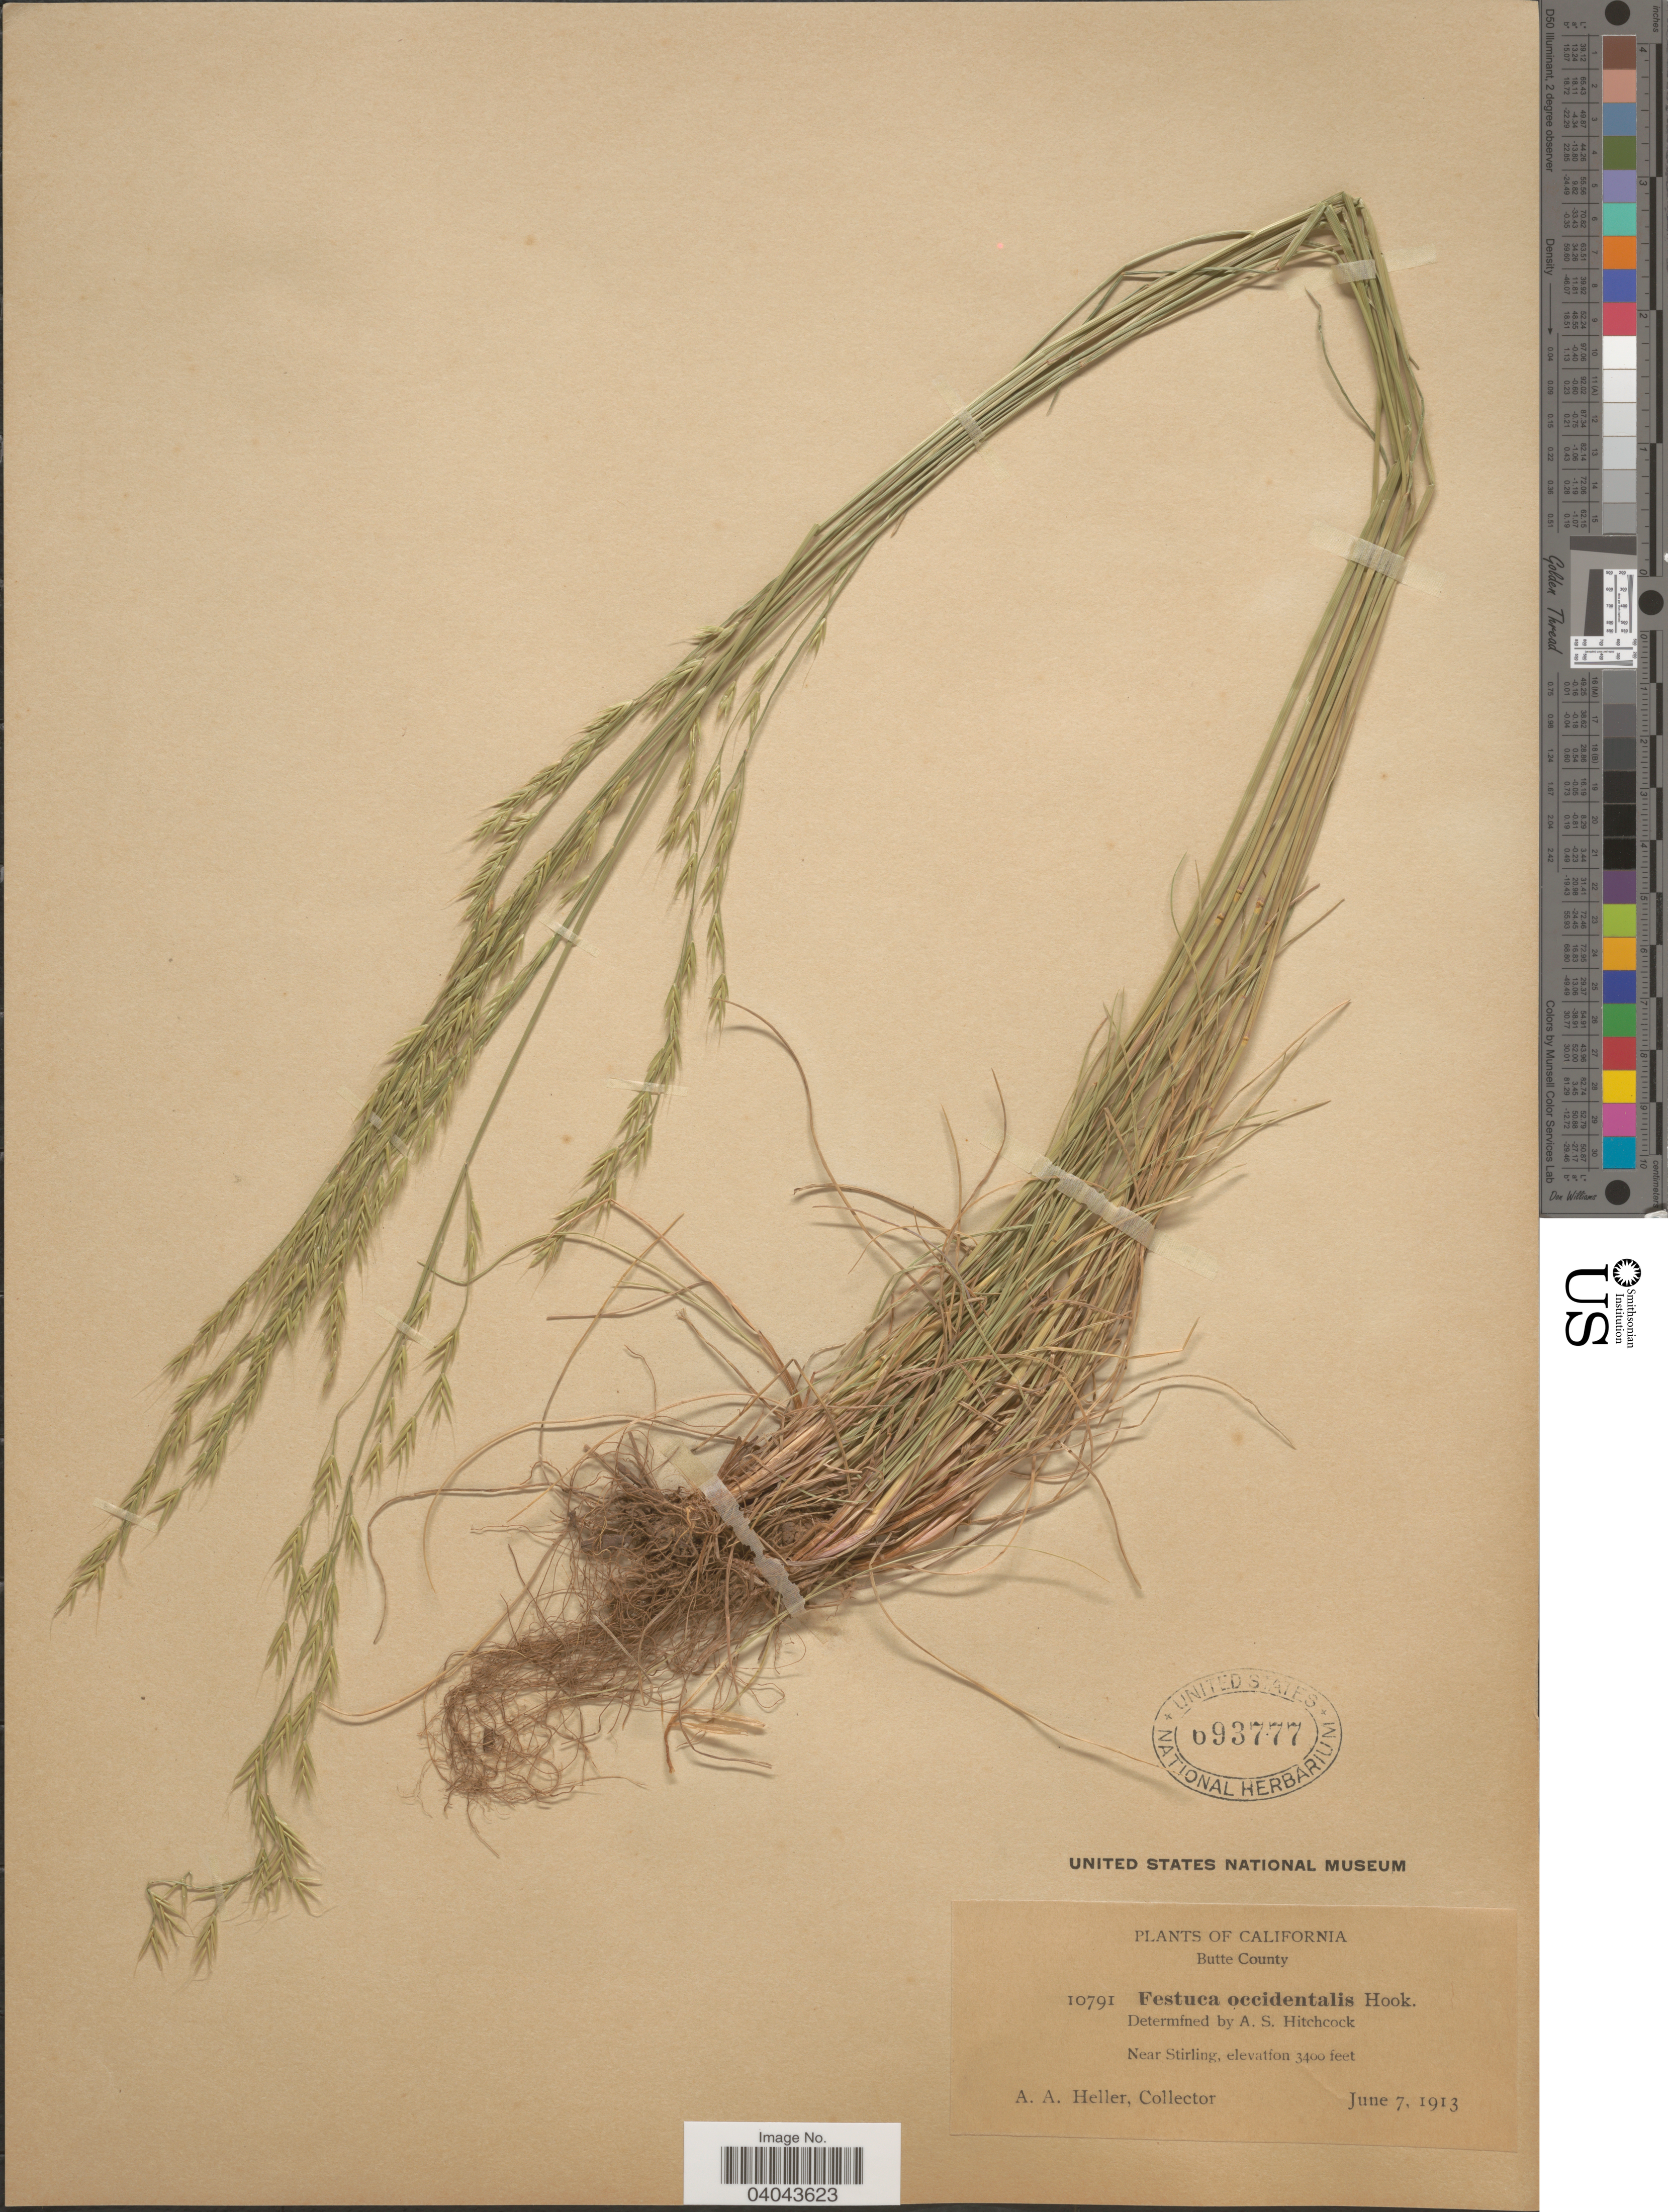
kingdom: Plantae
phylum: Tracheophyta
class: Liliopsida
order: Poales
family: Poaceae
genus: Festuca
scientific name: Festuca occidentalis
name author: Hook.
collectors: A. A. Heller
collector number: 10791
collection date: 1913-06-07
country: United States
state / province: California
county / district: Butte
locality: Butte County. Near Stirling.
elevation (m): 1036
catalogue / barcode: US 693777